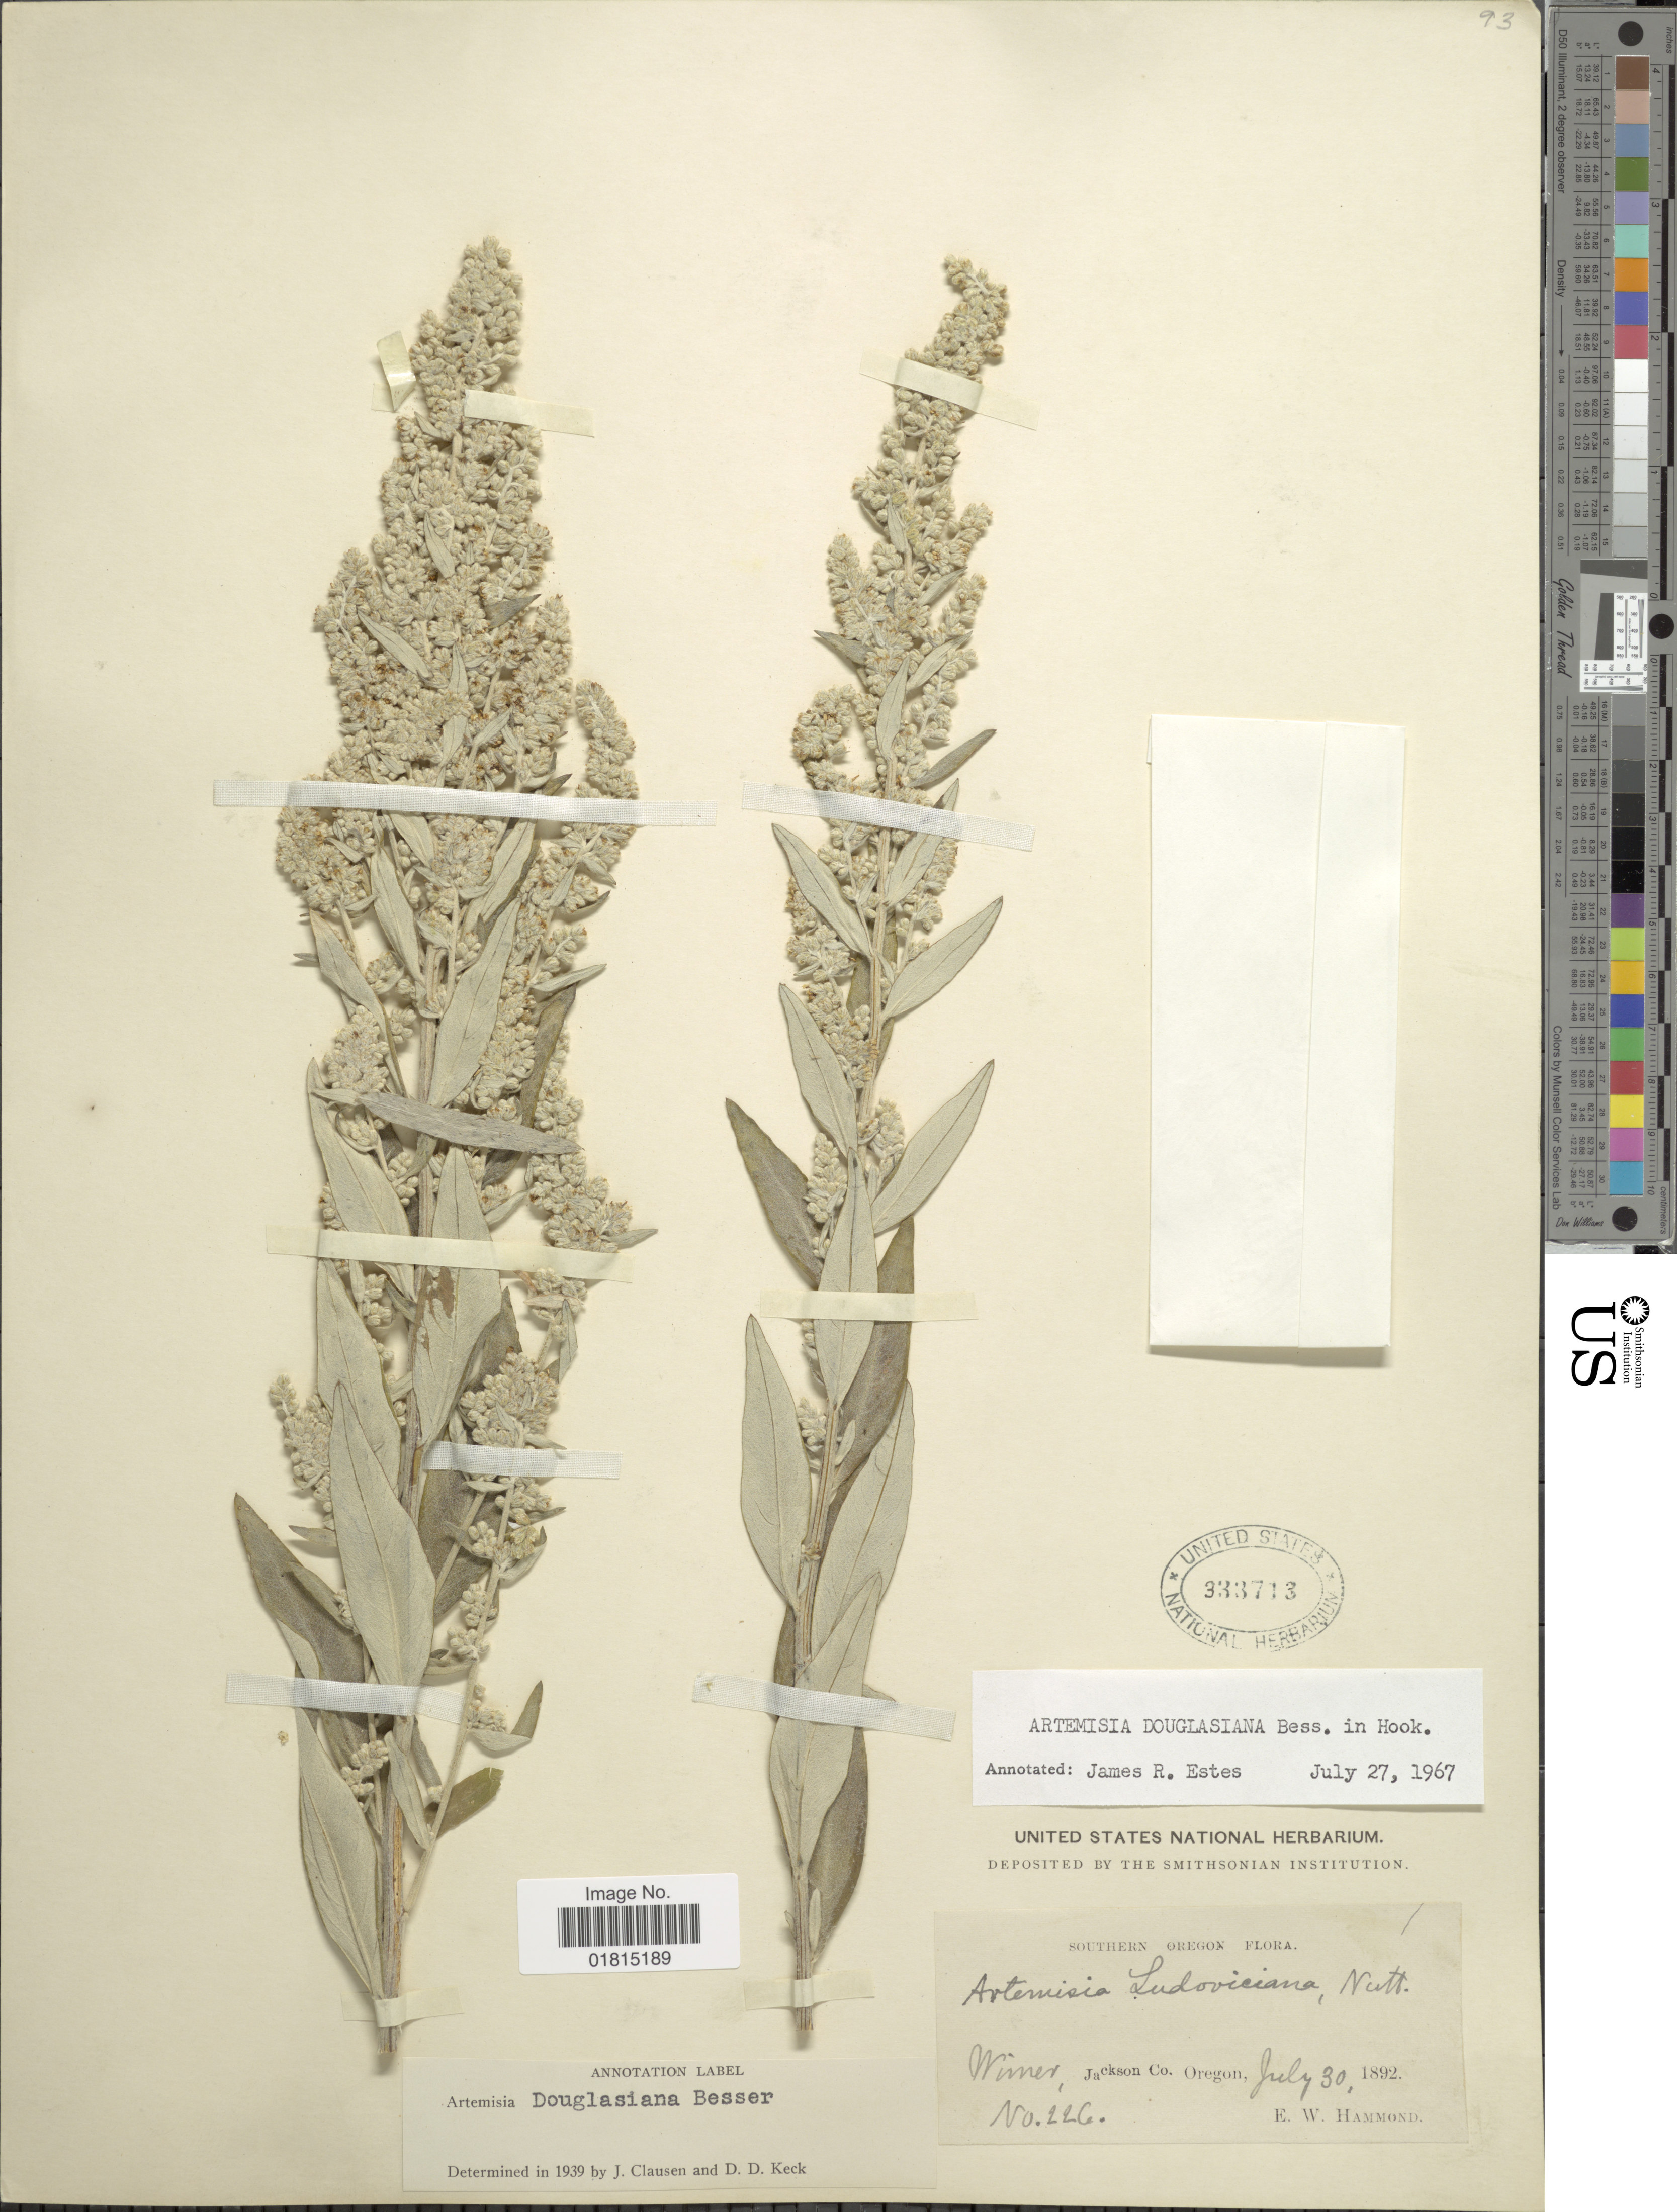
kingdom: Plantae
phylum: Tracheophyta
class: Magnoliopsida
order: Asterales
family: Asteraceae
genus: Artemisia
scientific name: Artemisia douglasiana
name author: Besser ex Hook.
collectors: E. Hammond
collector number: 226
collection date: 1892-07-30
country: United States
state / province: Oregon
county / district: Jackson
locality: Southern Oregon. Winner, Jackson Co. Oregon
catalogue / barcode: US 333713